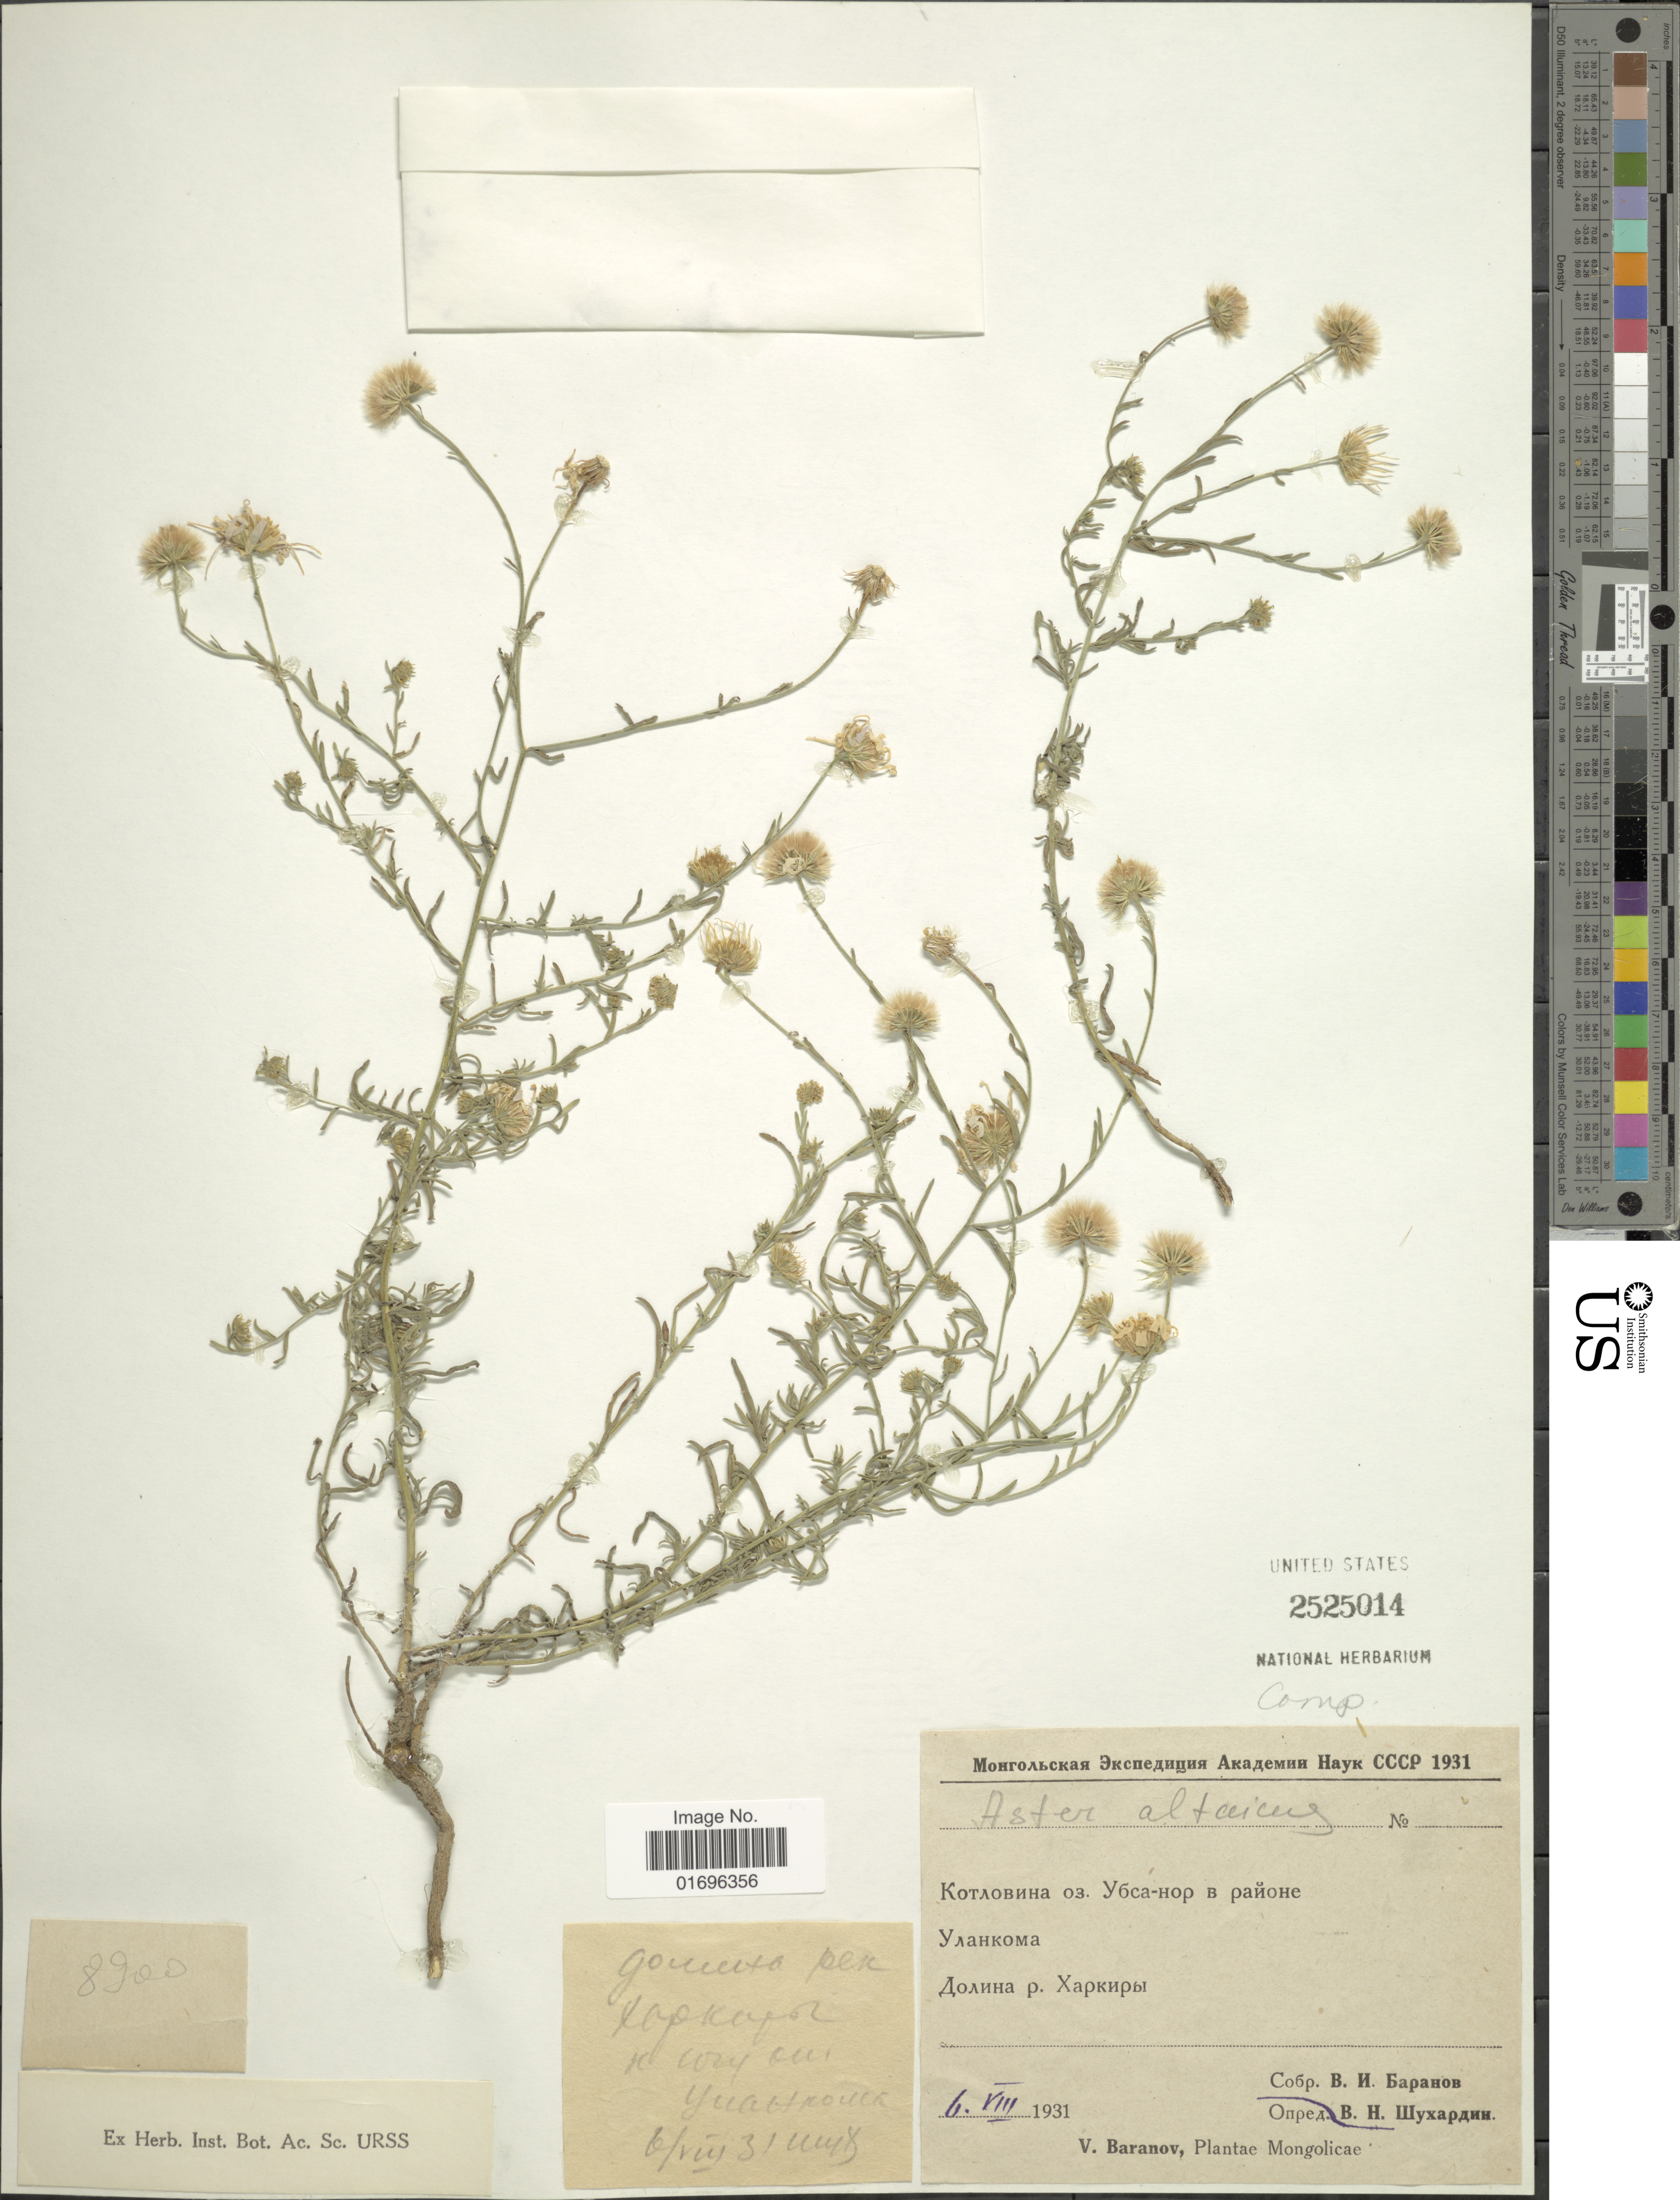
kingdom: Plantae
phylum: Tracheophyta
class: Magnoliopsida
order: Asterales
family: Asteraceae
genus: Aster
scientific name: Aster altaicus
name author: Willd.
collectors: V. Baranov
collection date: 1931-08-06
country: Mongolia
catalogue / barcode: US 2525014